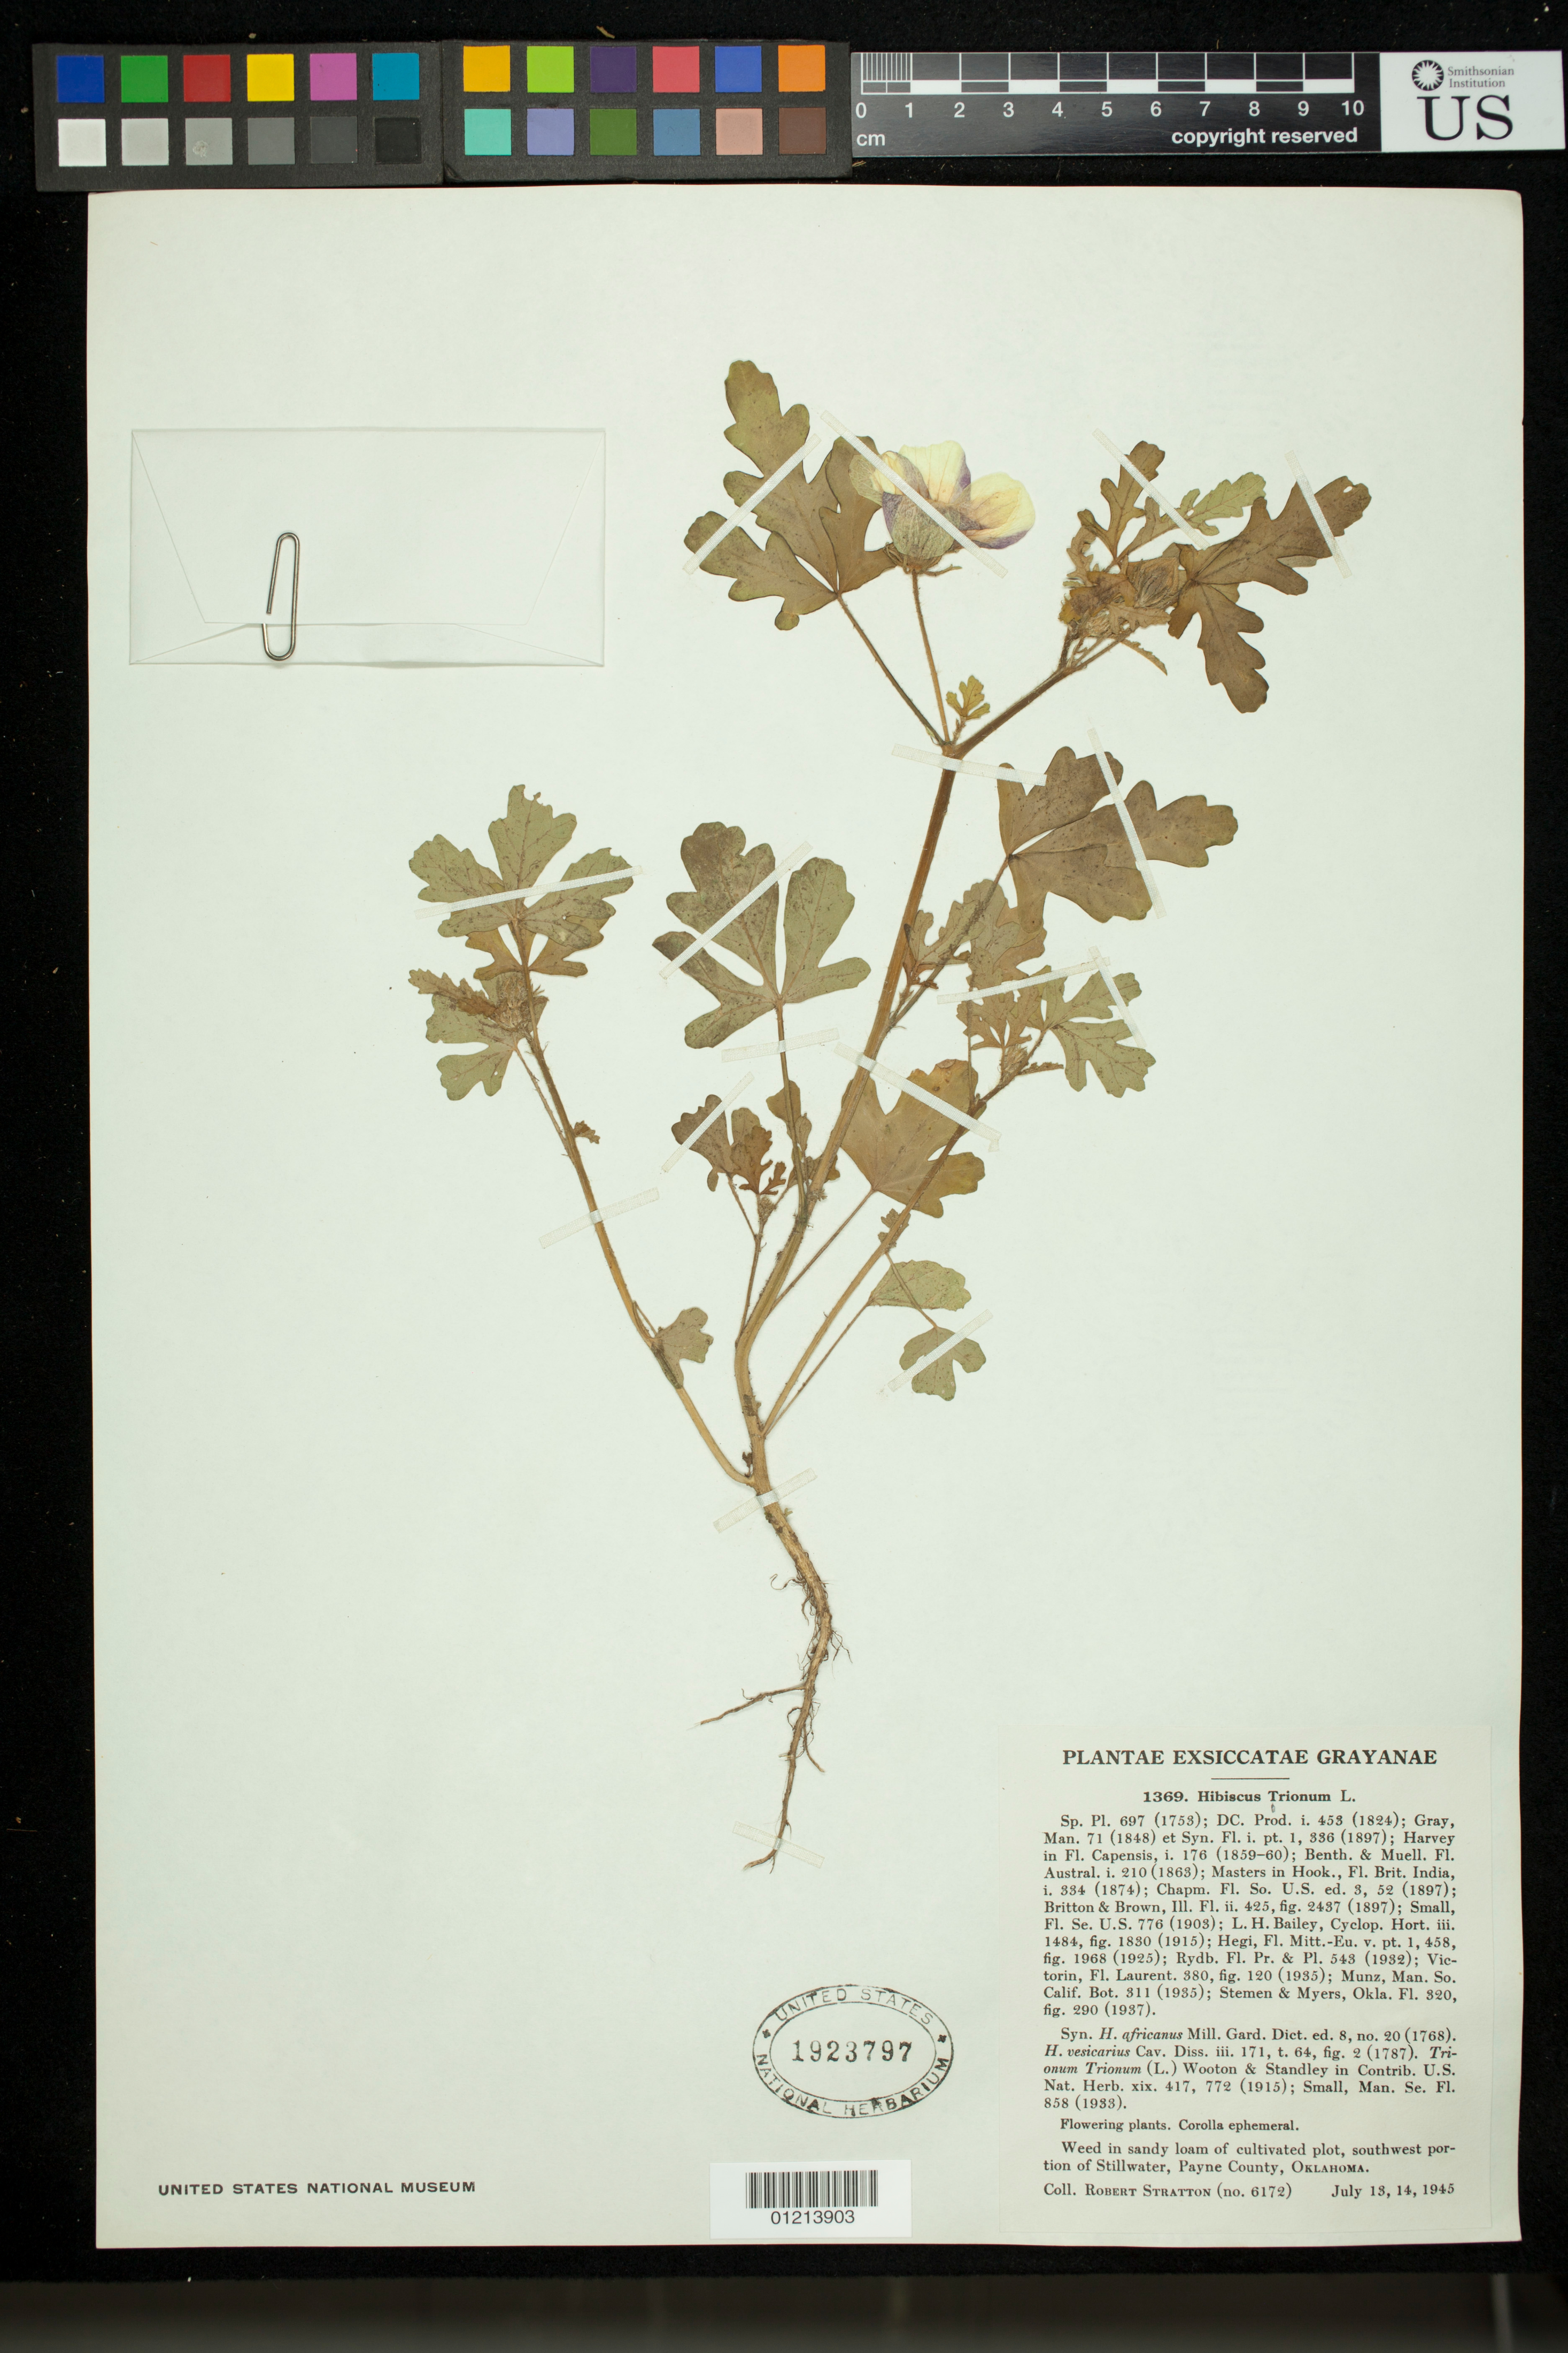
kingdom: Plantae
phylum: Tracheophyta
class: Magnoliopsida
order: Malvales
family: Malvaceae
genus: Hibiscus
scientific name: Hibiscus trionum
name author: L.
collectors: R. Stratton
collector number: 6172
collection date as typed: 13 Jul 1945 to 14 Jul 1945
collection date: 1945-07-13/1945-07-14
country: United States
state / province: Oklahoma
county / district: Payne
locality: Weed in sandy loam of cultivated plot, southwest portion of Stillwater, Payne County, Oklahoma.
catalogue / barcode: US 1923797